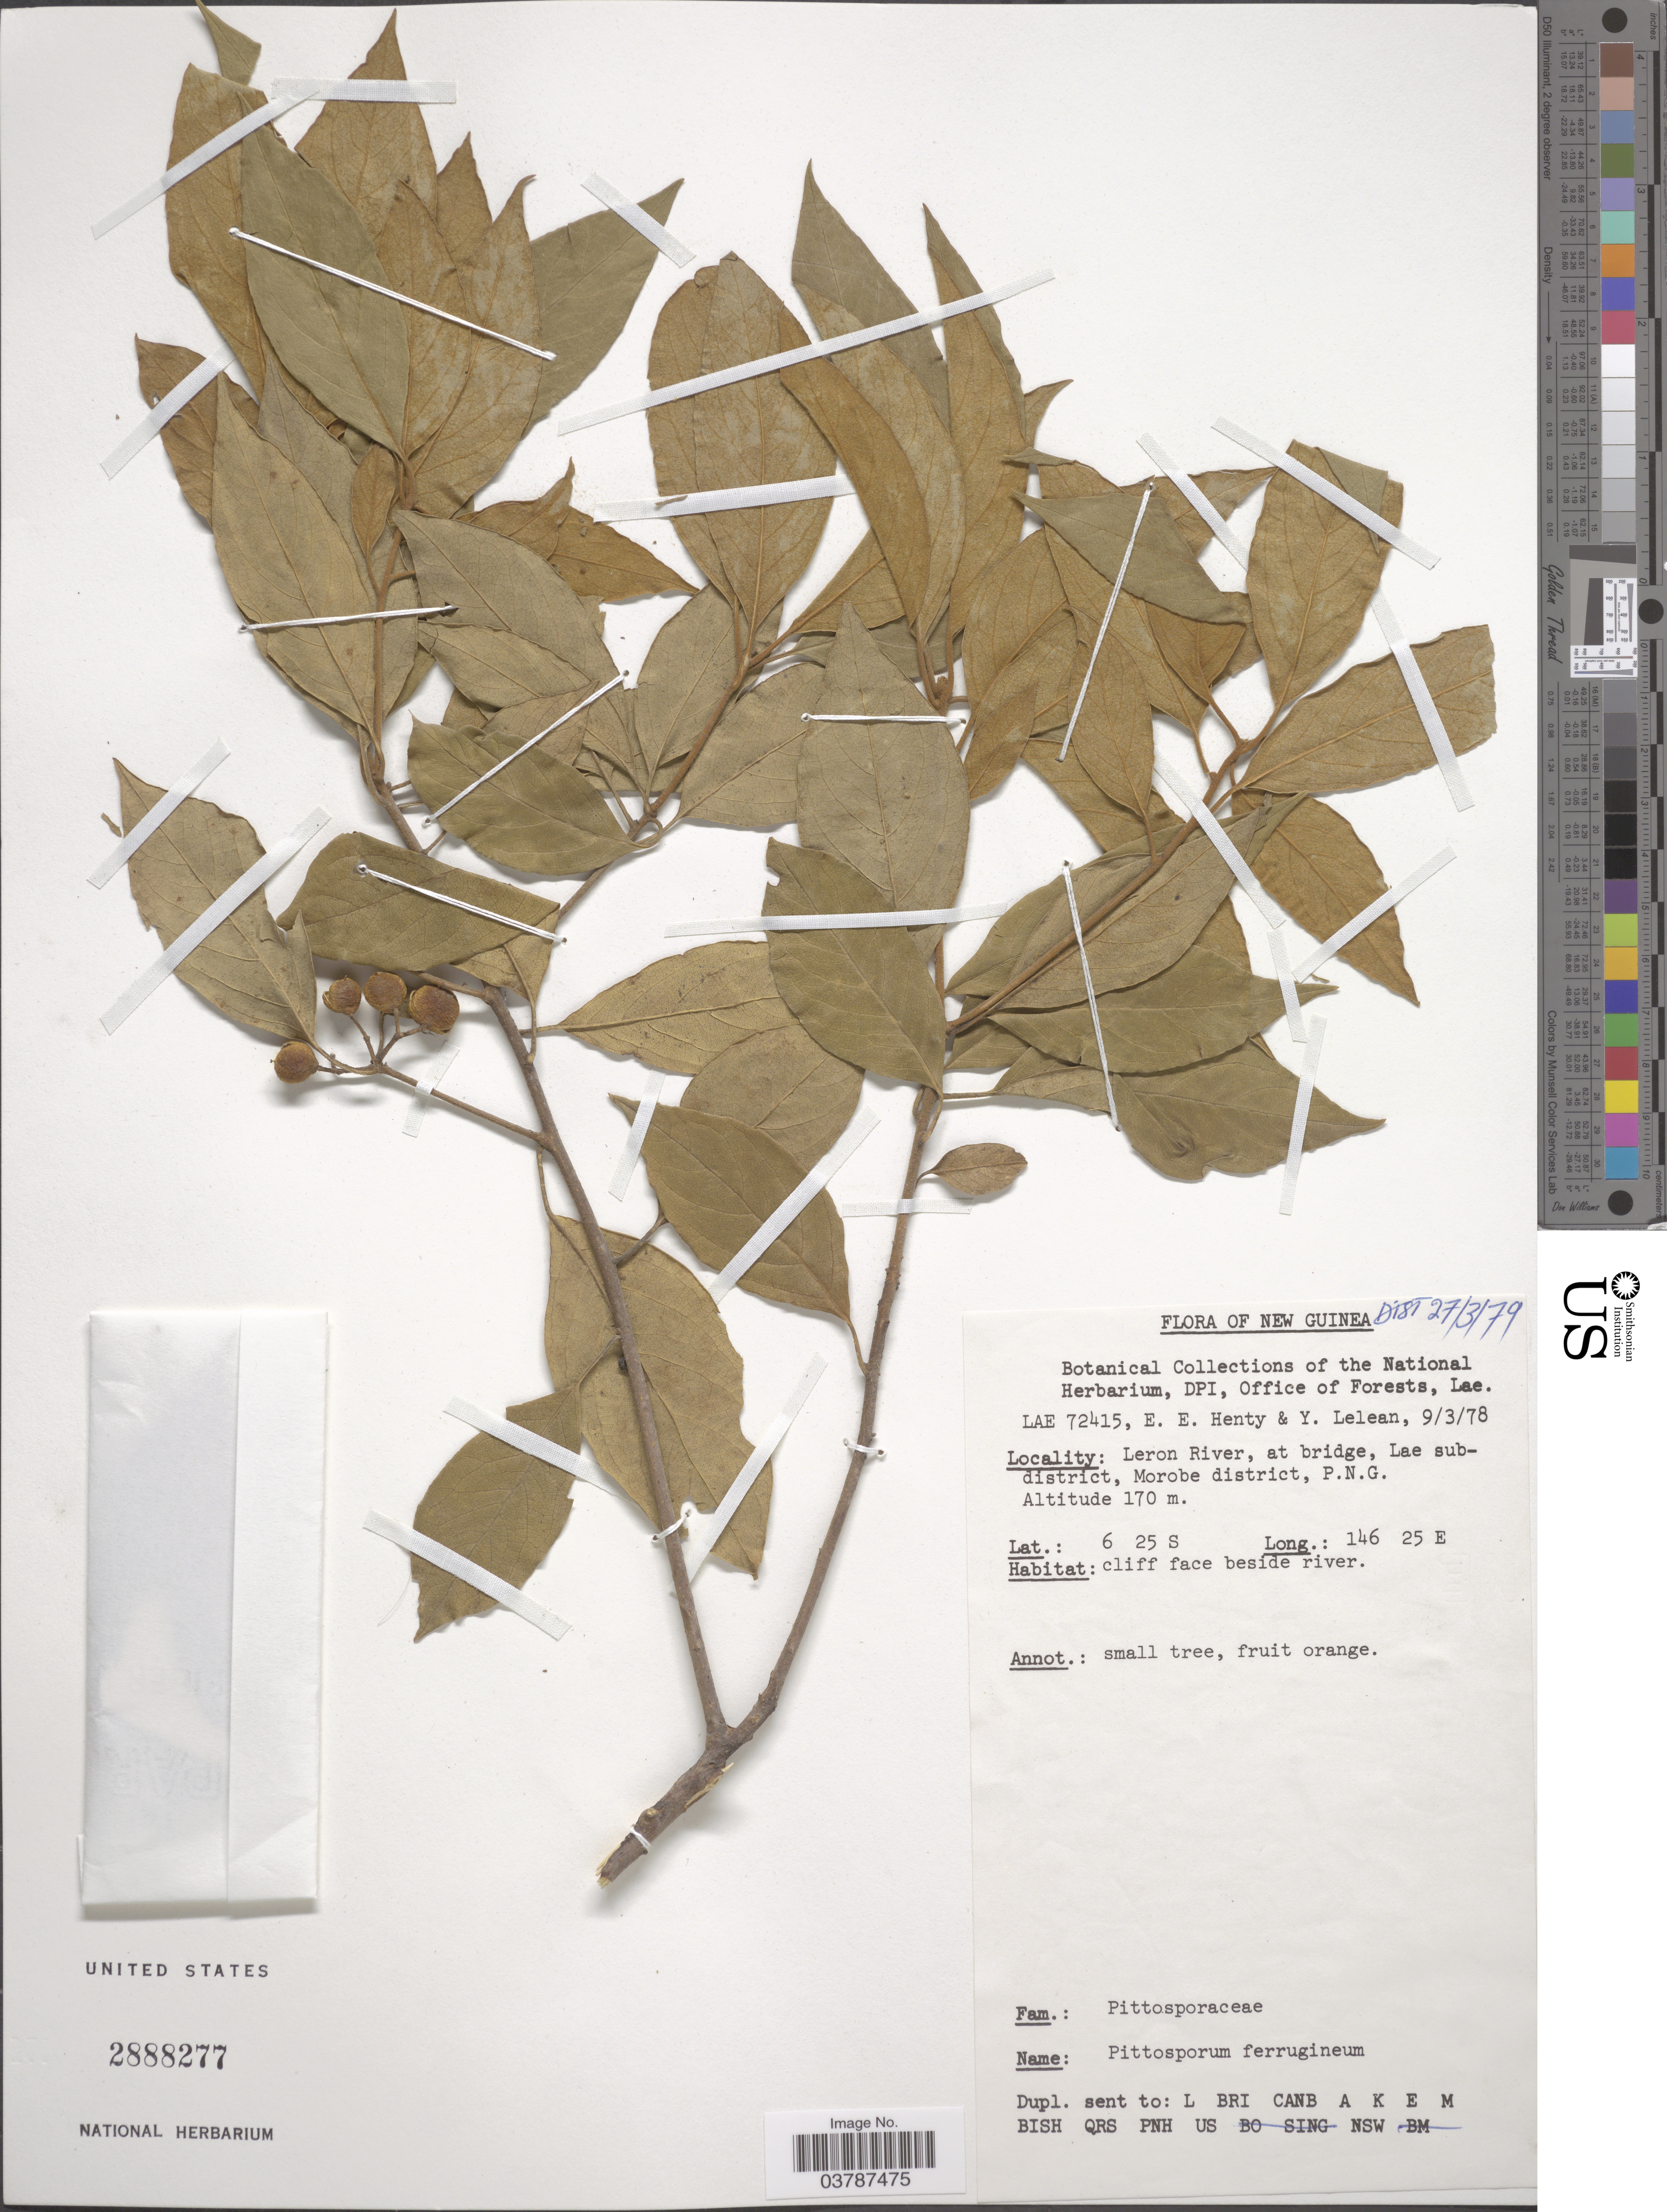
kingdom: Plantae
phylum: Tracheophyta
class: Magnoliopsida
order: Apiales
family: Pittosporaceae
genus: Pittosporum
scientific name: Pittosporum ferrugineum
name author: Dryand. ex Aiton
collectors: E. Henty & Y. Lelean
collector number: LAE 72415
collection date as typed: Transcribed d/m/y: 9/3/78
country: Papua New Guinea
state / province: Morobe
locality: New Guinea. Leron River, at bridge, Lae sub-district, Morobe district, P.N.G.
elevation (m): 170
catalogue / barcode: US 2888277